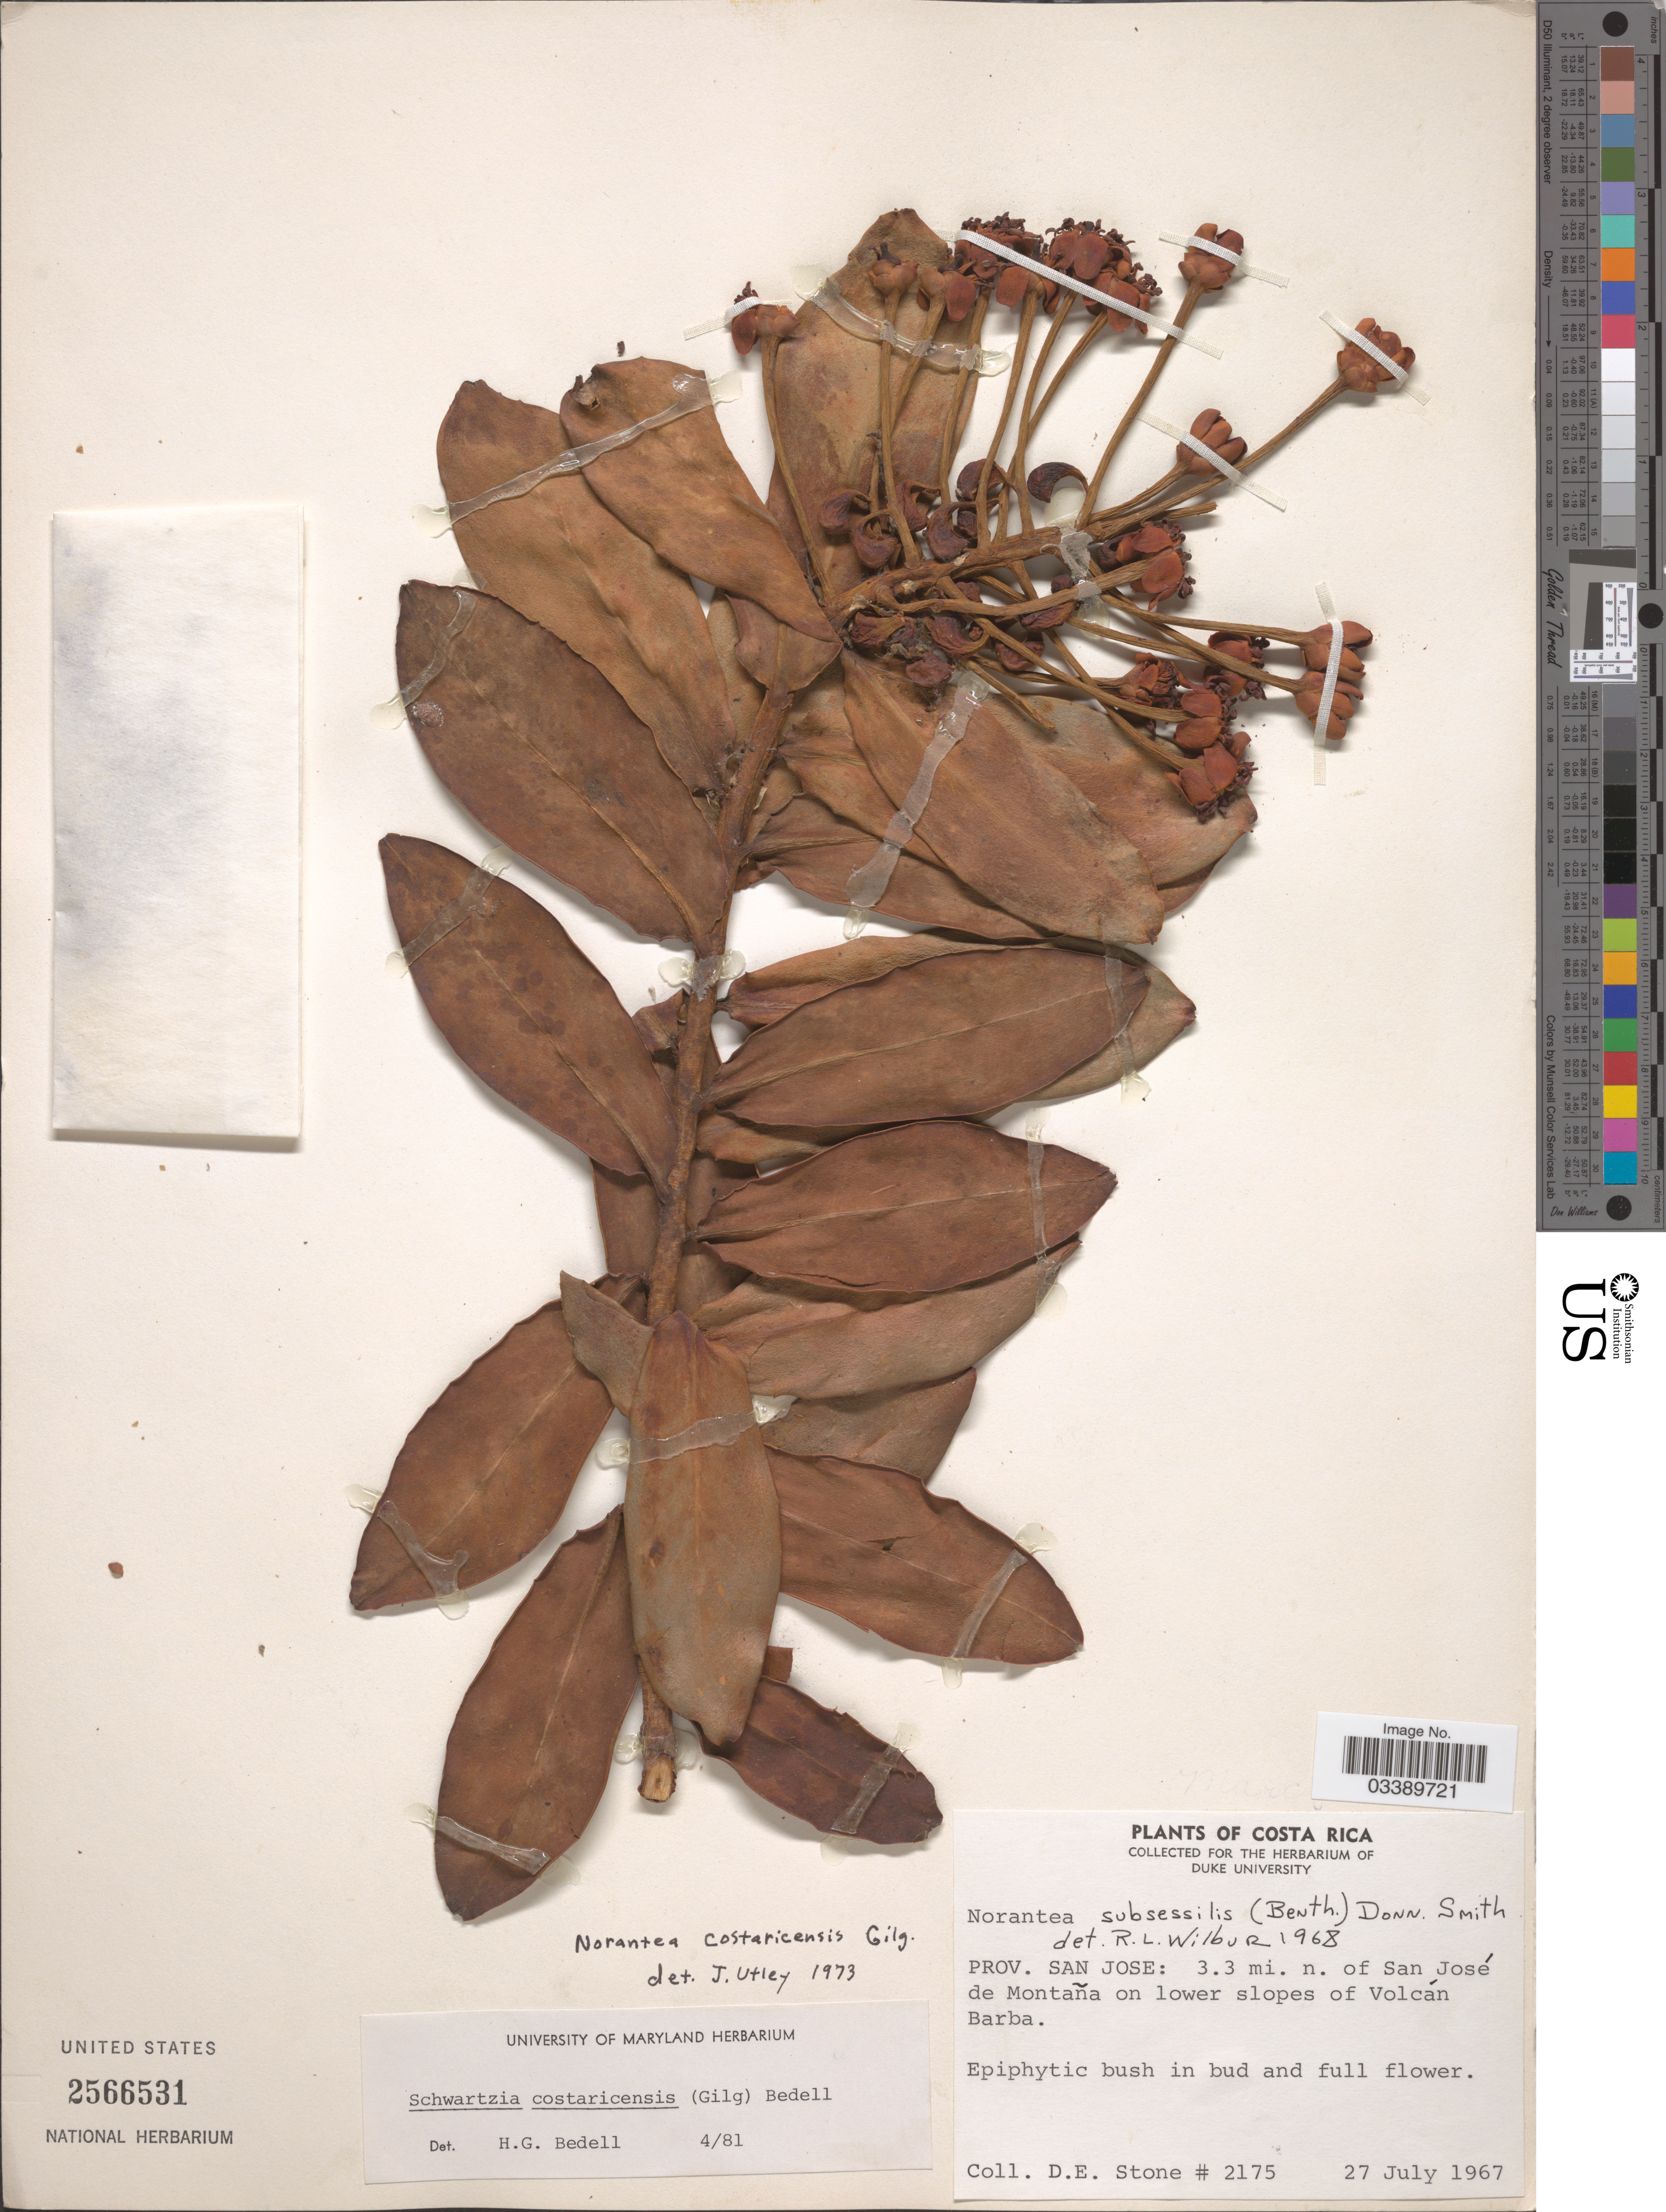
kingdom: Plantae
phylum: Tracheophyta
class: Magnoliopsida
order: Ericales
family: Marcgraviaceae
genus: Schwartzia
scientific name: Schwartzia costaricensis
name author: (Gilg) Bedell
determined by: Bedell, H. G.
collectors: D. E. Stone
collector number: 2175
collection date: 1967-07-27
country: Costa Rica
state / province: San José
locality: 3.3 mi. n. of San José de Montaña on lower slopes of Volcán Barba.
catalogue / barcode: US 2566531